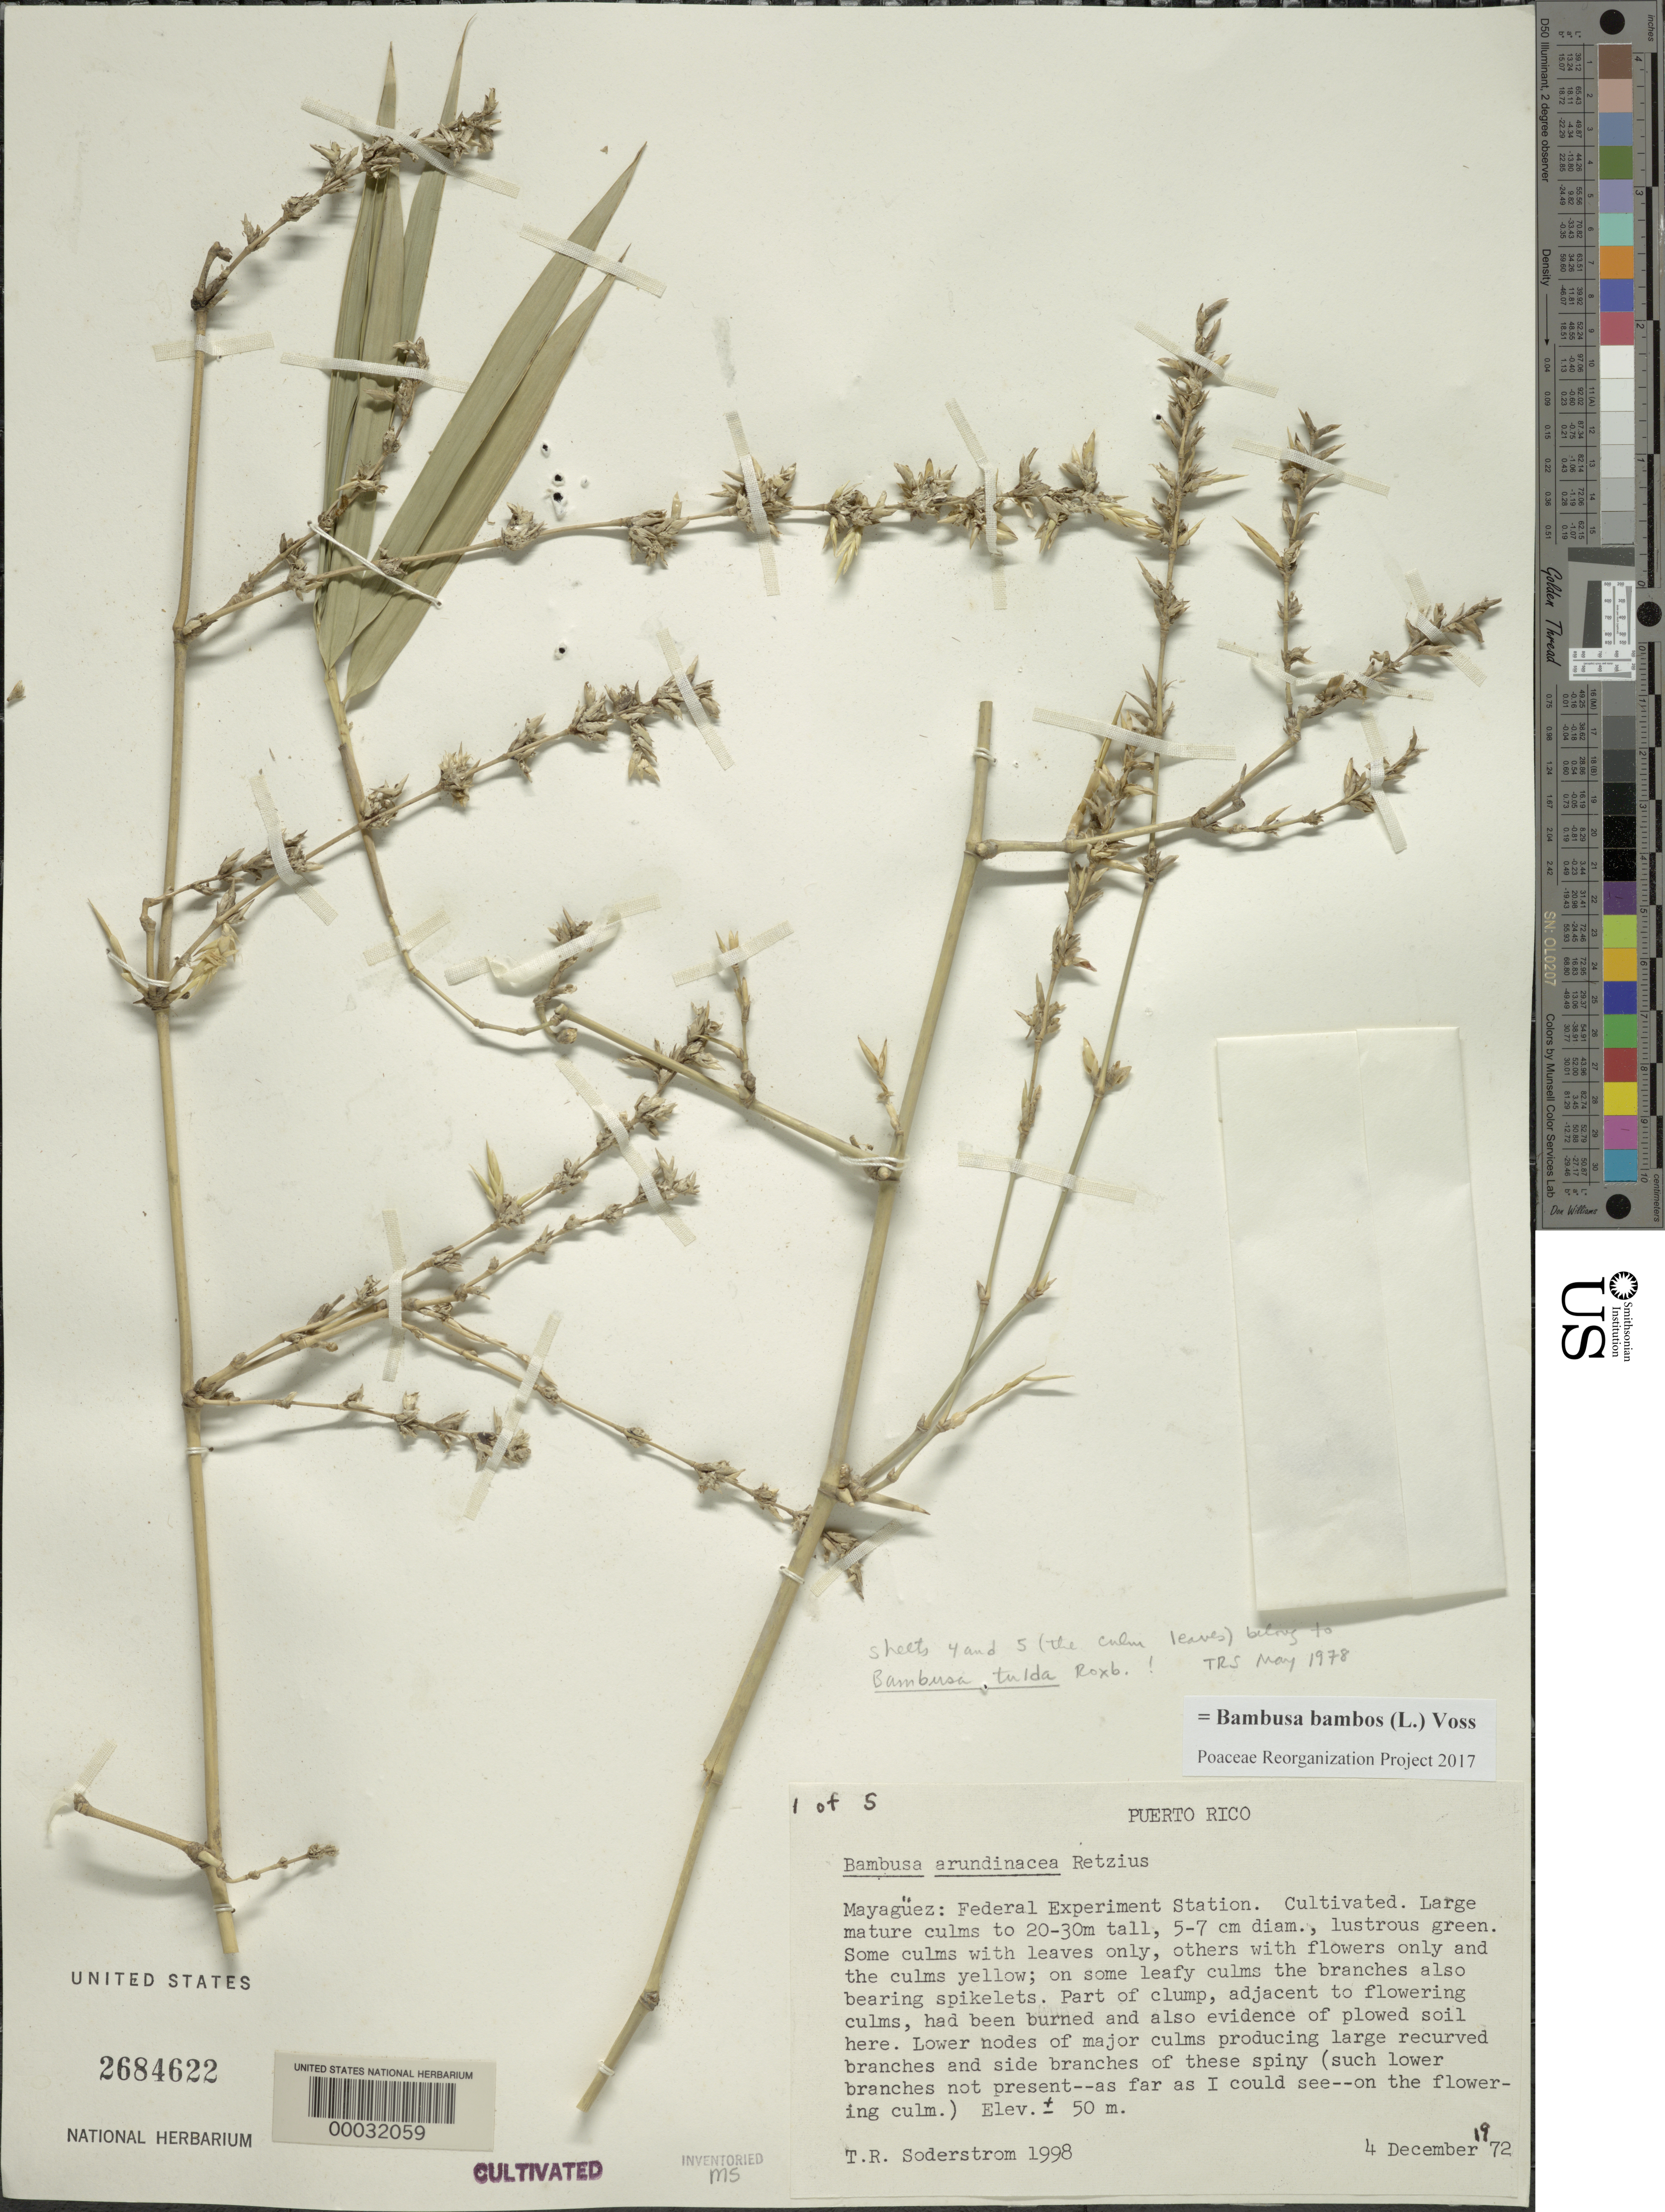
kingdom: Plantae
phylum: Tracheophyta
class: Liliopsida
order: Poales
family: Poaceae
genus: Bambusa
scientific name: Bambusa bambos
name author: (L.) Voss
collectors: T. R. Soderstrom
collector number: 1998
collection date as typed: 04 Dec 1972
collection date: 1972-12-04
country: Puerto Rico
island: Greater Antilles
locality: Federal experimental station-mayaguez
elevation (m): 50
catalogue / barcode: US 2684622